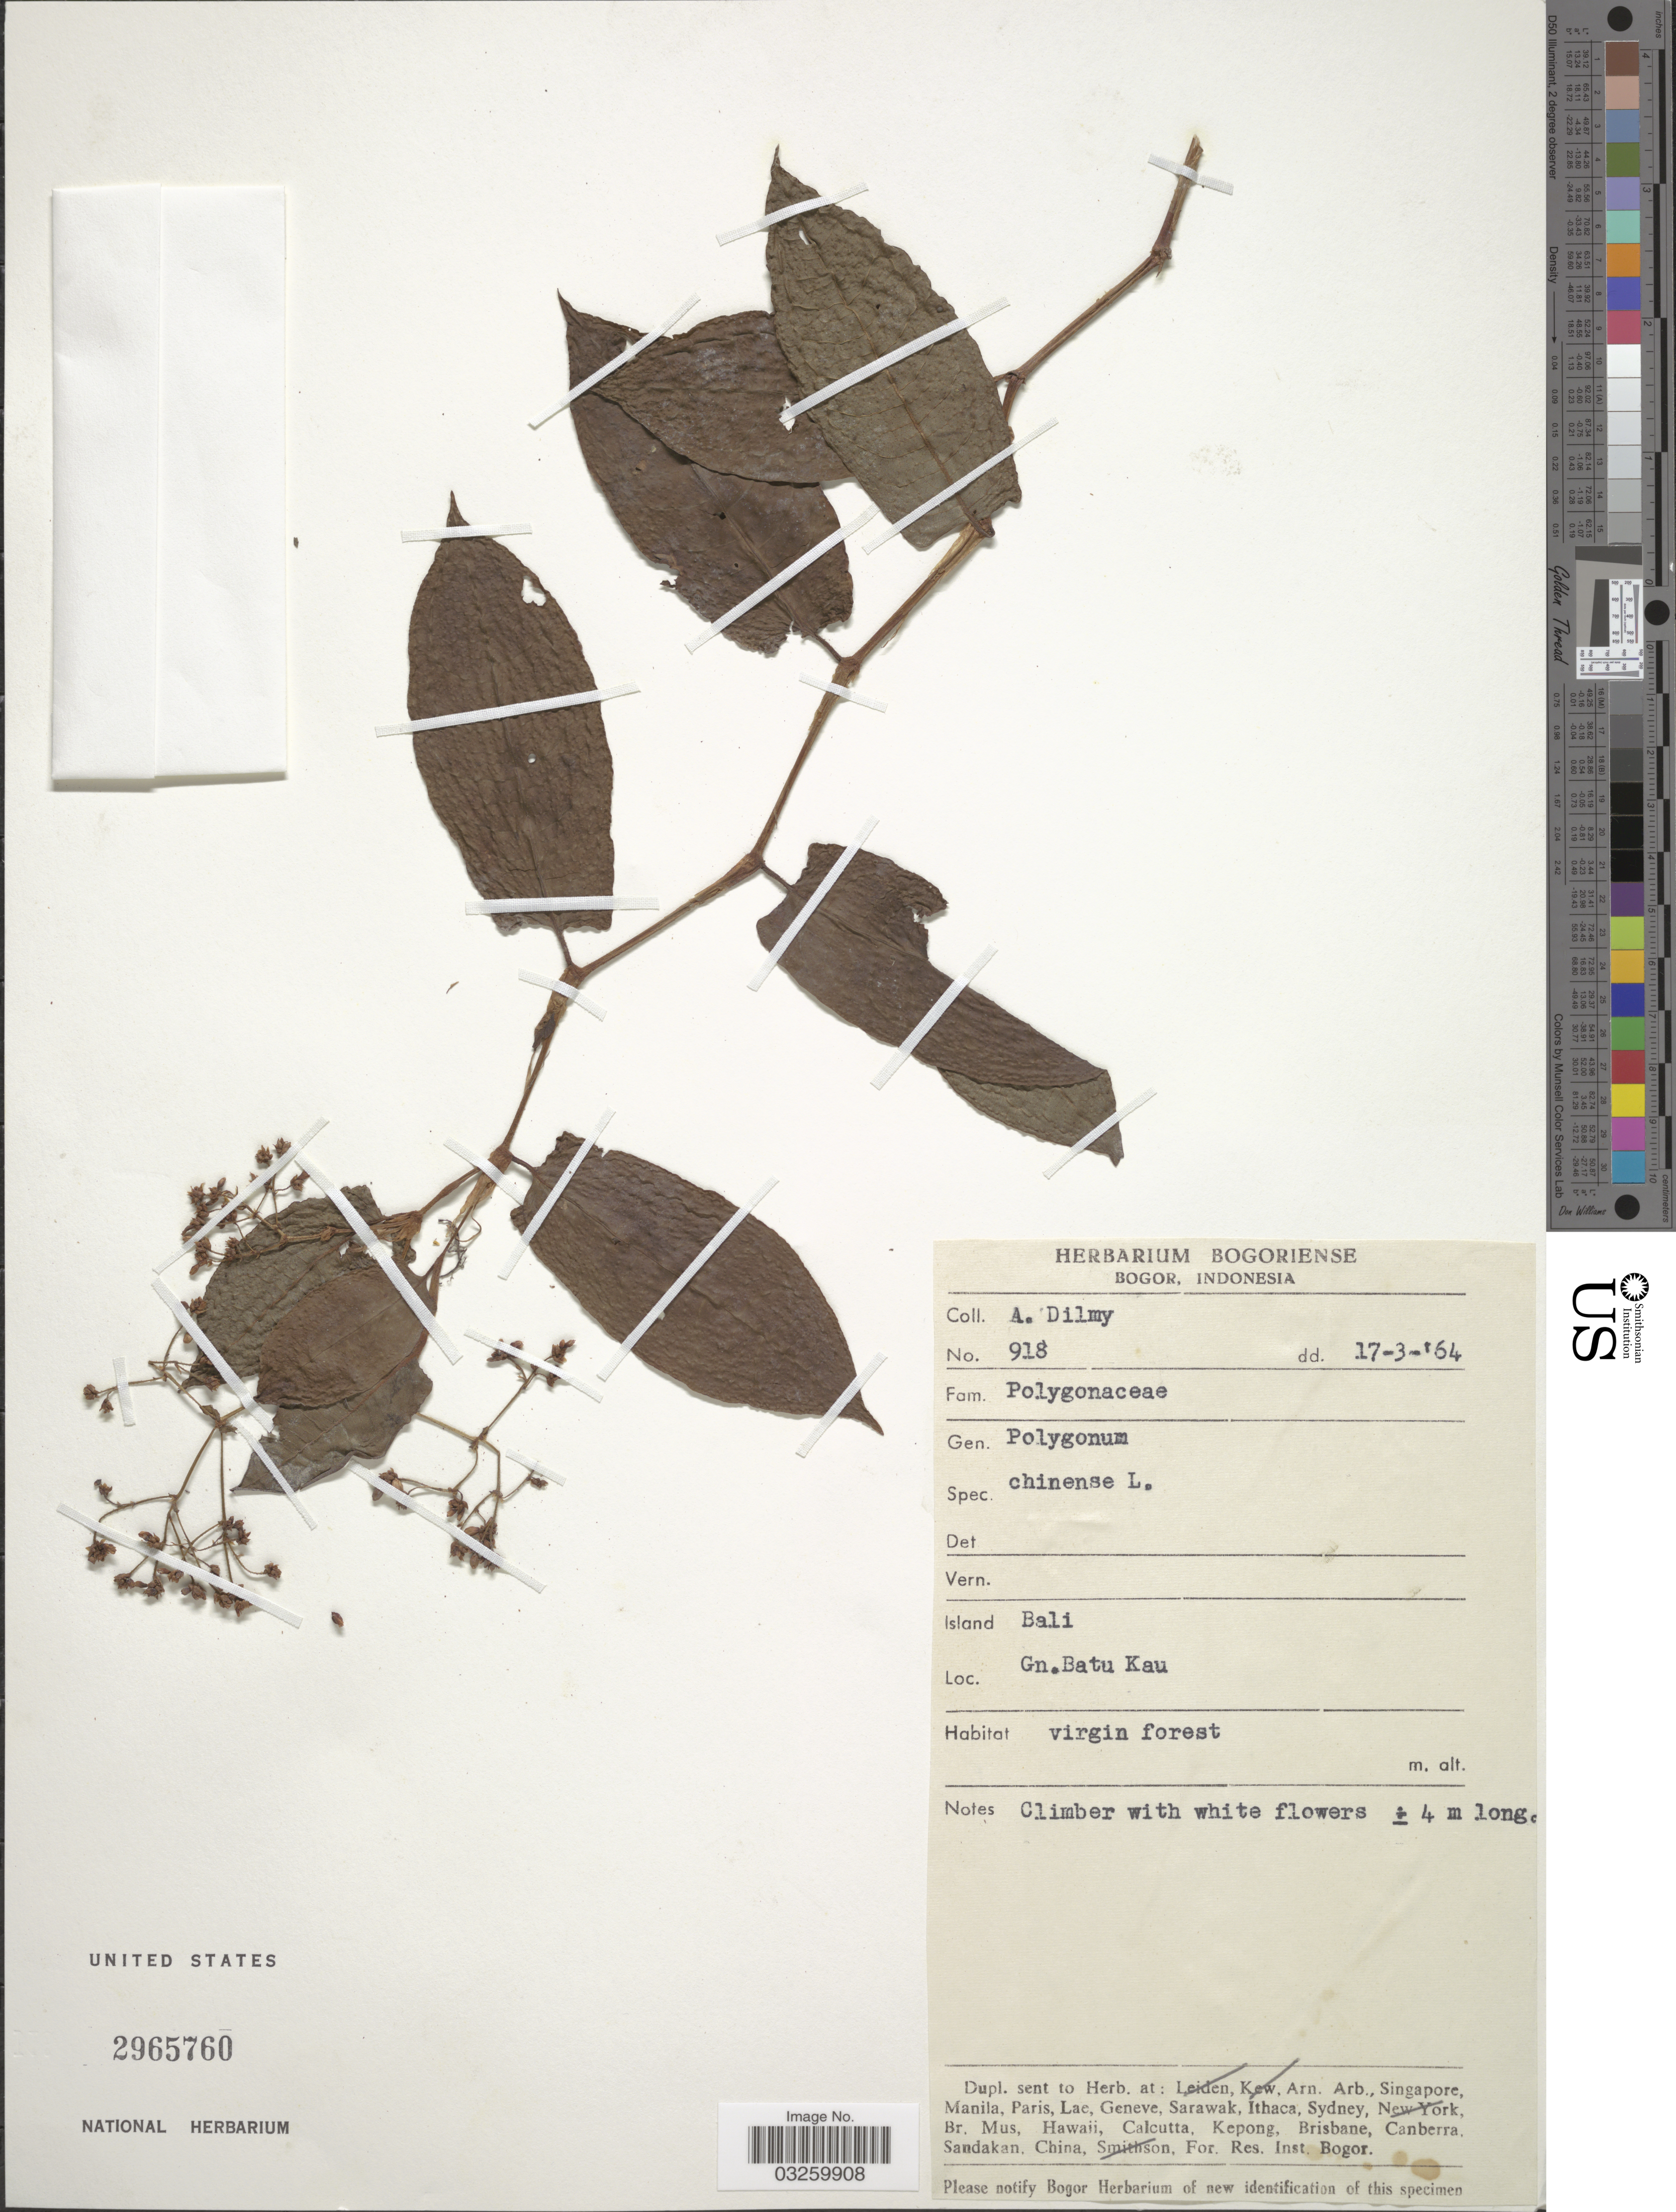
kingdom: Plantae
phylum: Tracheophyta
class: Magnoliopsida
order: Caryophyllales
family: Polygonaceae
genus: Persicaria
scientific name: Persicaria chinensis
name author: (L.) H. Gross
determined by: Wagner, W. L., (BOT), Smithsonian Institution - National Museum of Natural History (UNITED STATES)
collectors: A. Dilmy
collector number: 918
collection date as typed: Transcribed d/m/y: 17/3/64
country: Indonesia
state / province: Nusa Tenggara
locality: Island Bali. Gn. Batu Kau.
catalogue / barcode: US 2965760